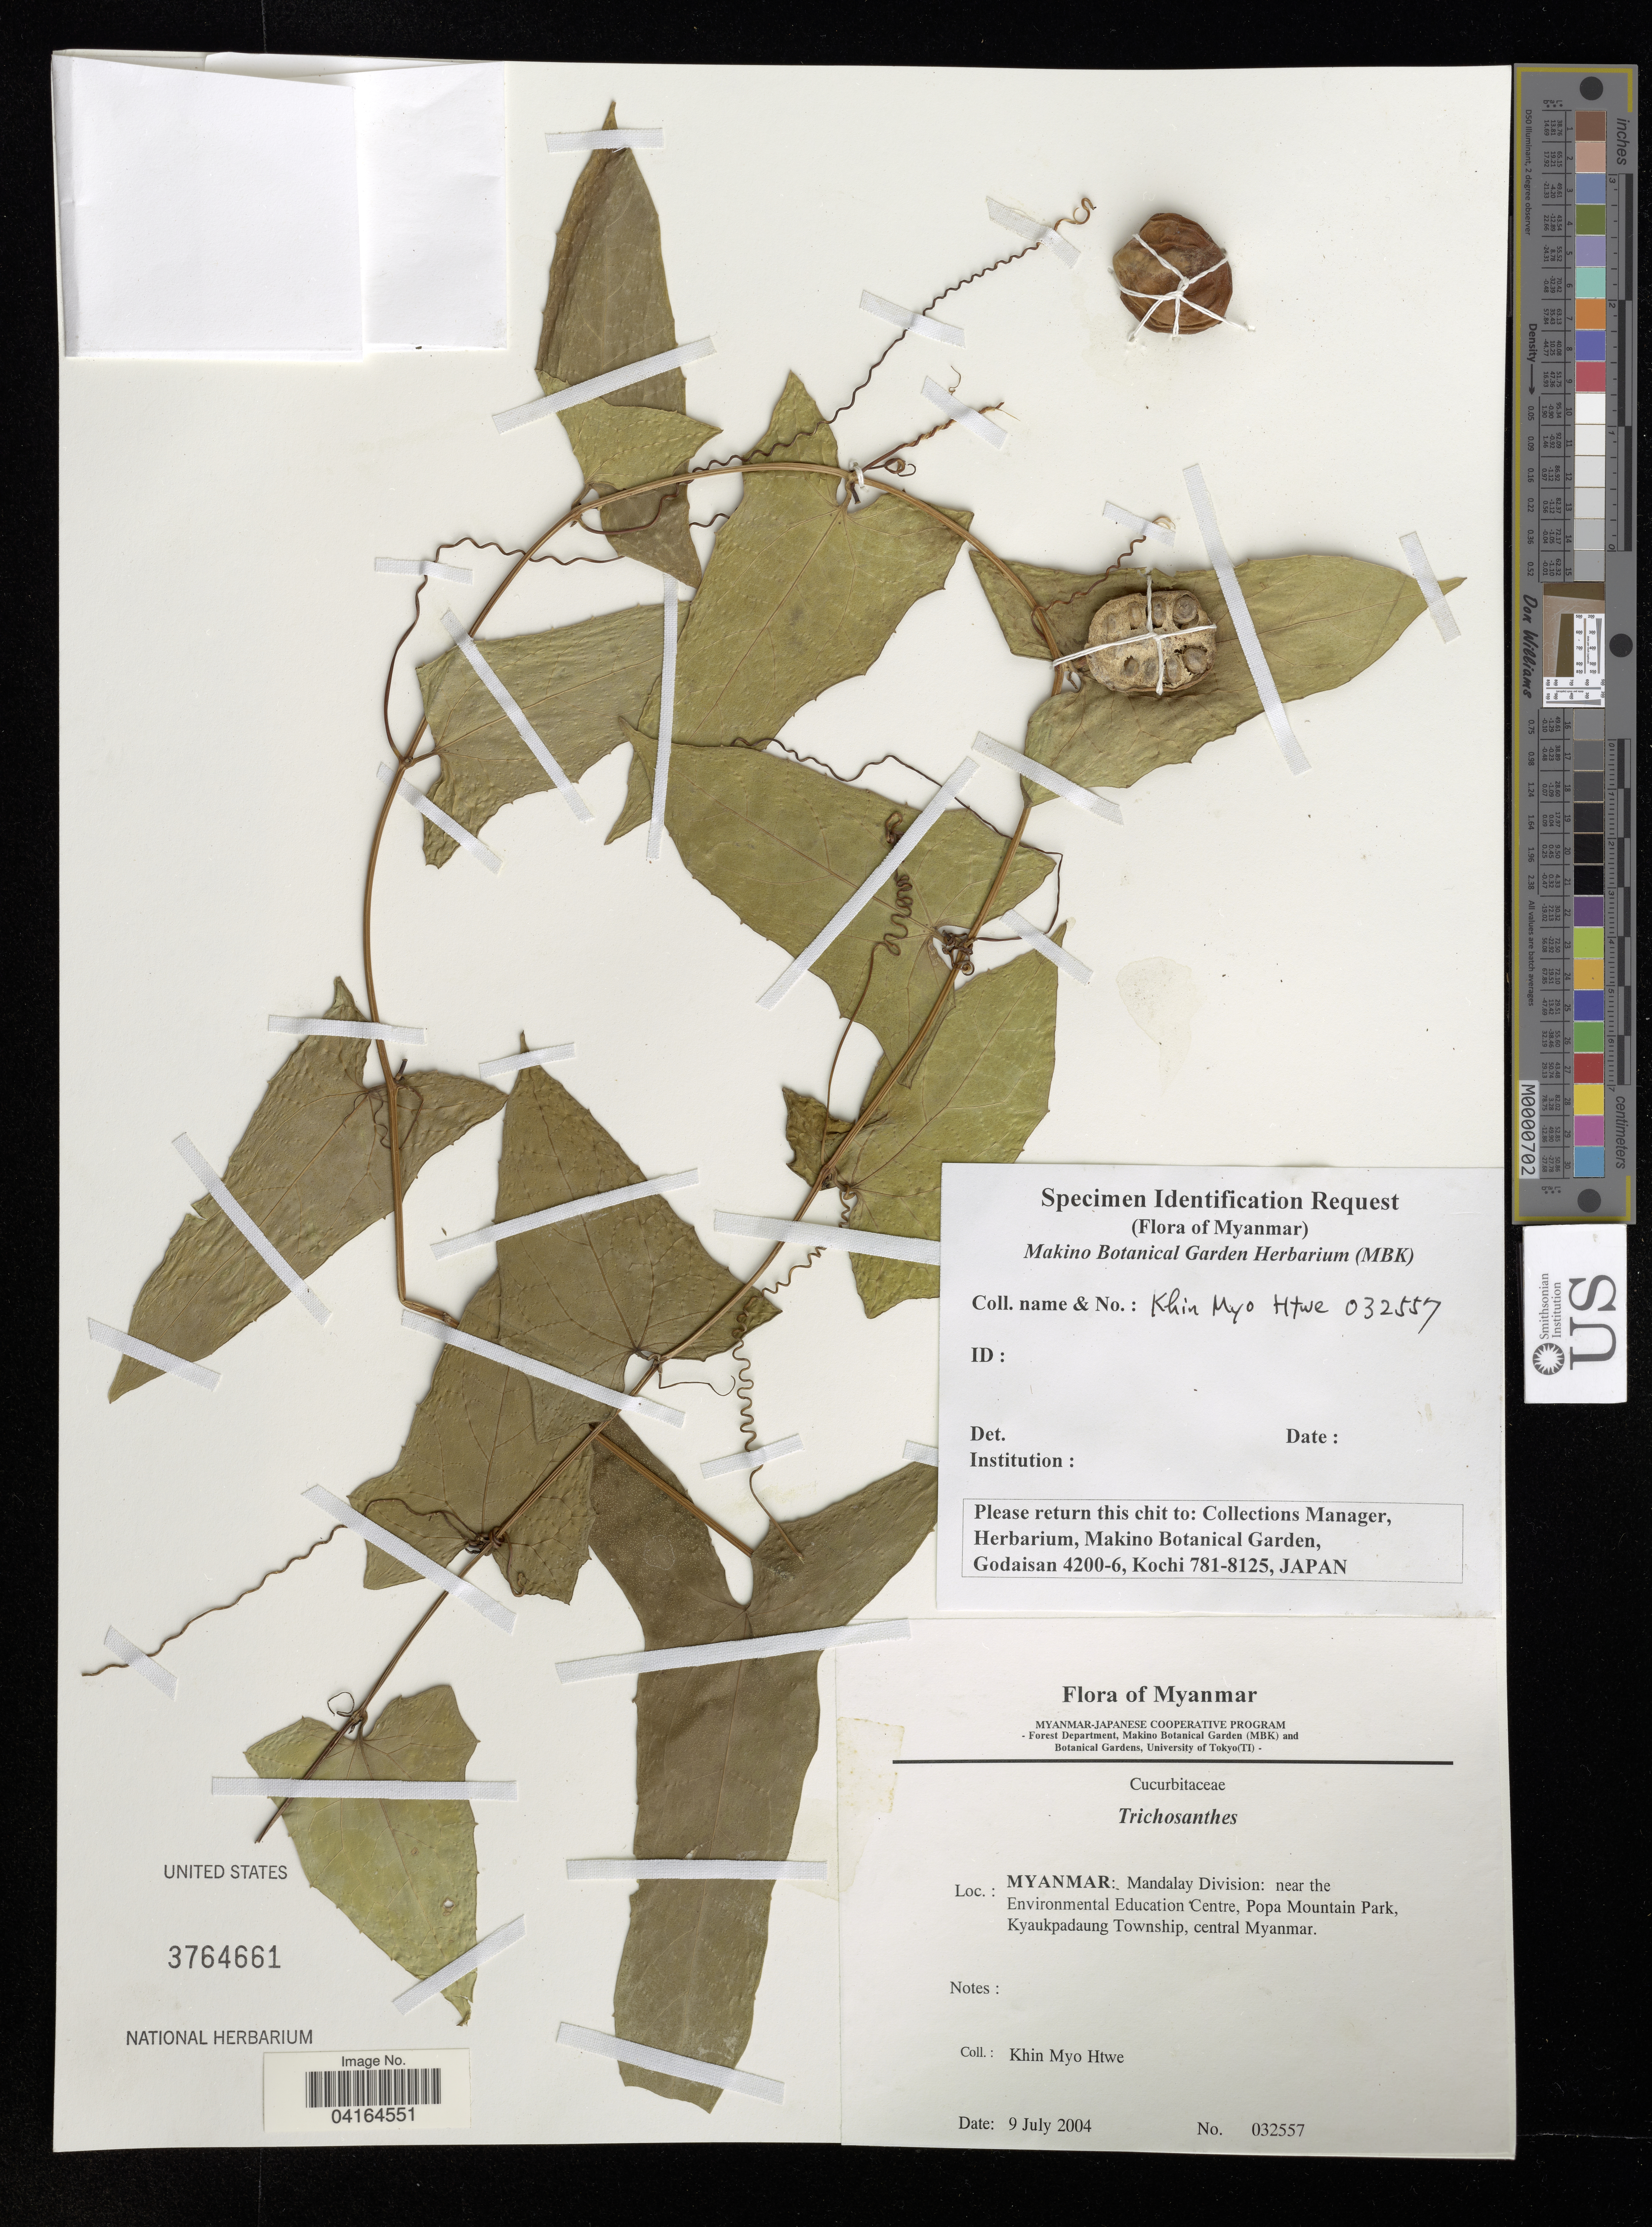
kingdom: Plantae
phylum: Tracheophyta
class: Magnoliopsida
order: Cucurbitales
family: Cucurbitaceae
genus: Trichosanthes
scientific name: Trichosanthes sp.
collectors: K. Htwe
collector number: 032557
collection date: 2004-07-09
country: Myanmar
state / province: Mandalay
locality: Mandalay Division: near the Environmental Education Centre, Popa Mountain Park, Kyaukpadaung Township, central Myanmar.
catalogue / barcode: US 3764661